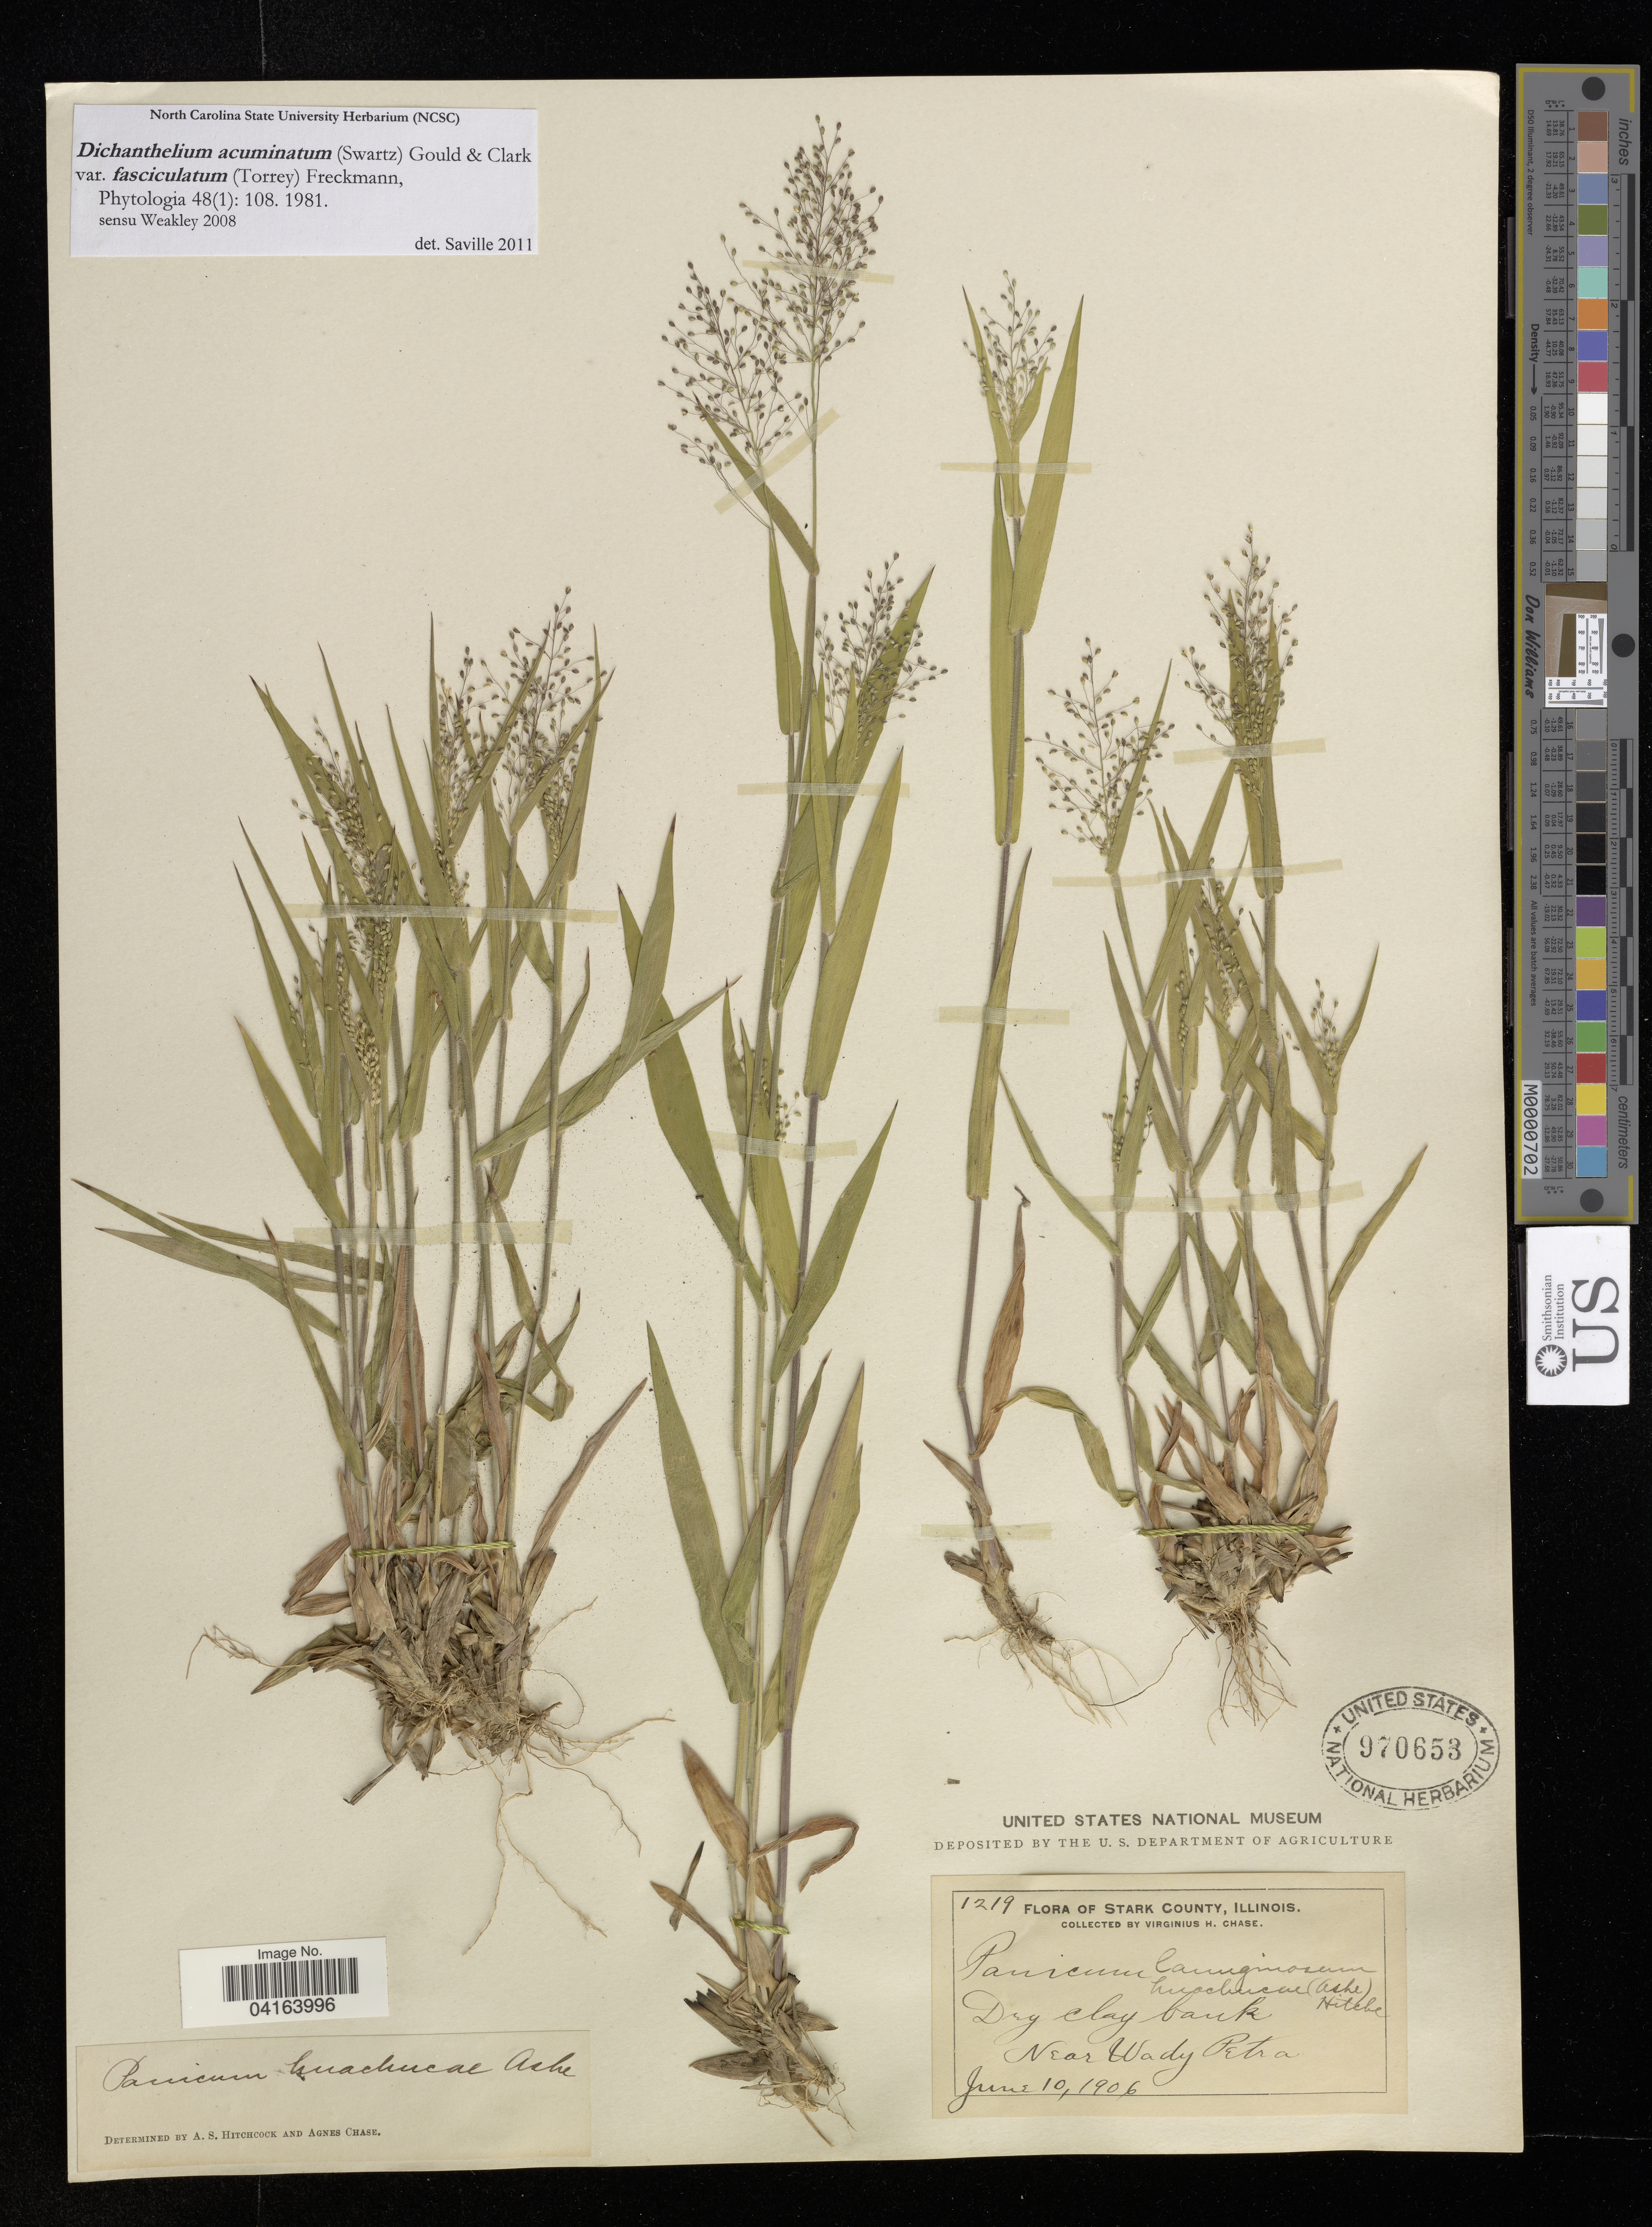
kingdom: Plantae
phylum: Tracheophyta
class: Liliopsida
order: Poales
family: Poaceae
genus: Dichanthelium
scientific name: Dichanthelium acuminatum var. fasciculatum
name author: (Torr.) Freckmann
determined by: Saville, A. C., (NCSC), North Carolina State University (UNITED STATES)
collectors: V. H. Chase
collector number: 1219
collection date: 1906-06-10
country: United States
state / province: Illinois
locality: Stark County. Near Wady Petra.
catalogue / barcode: US 970653